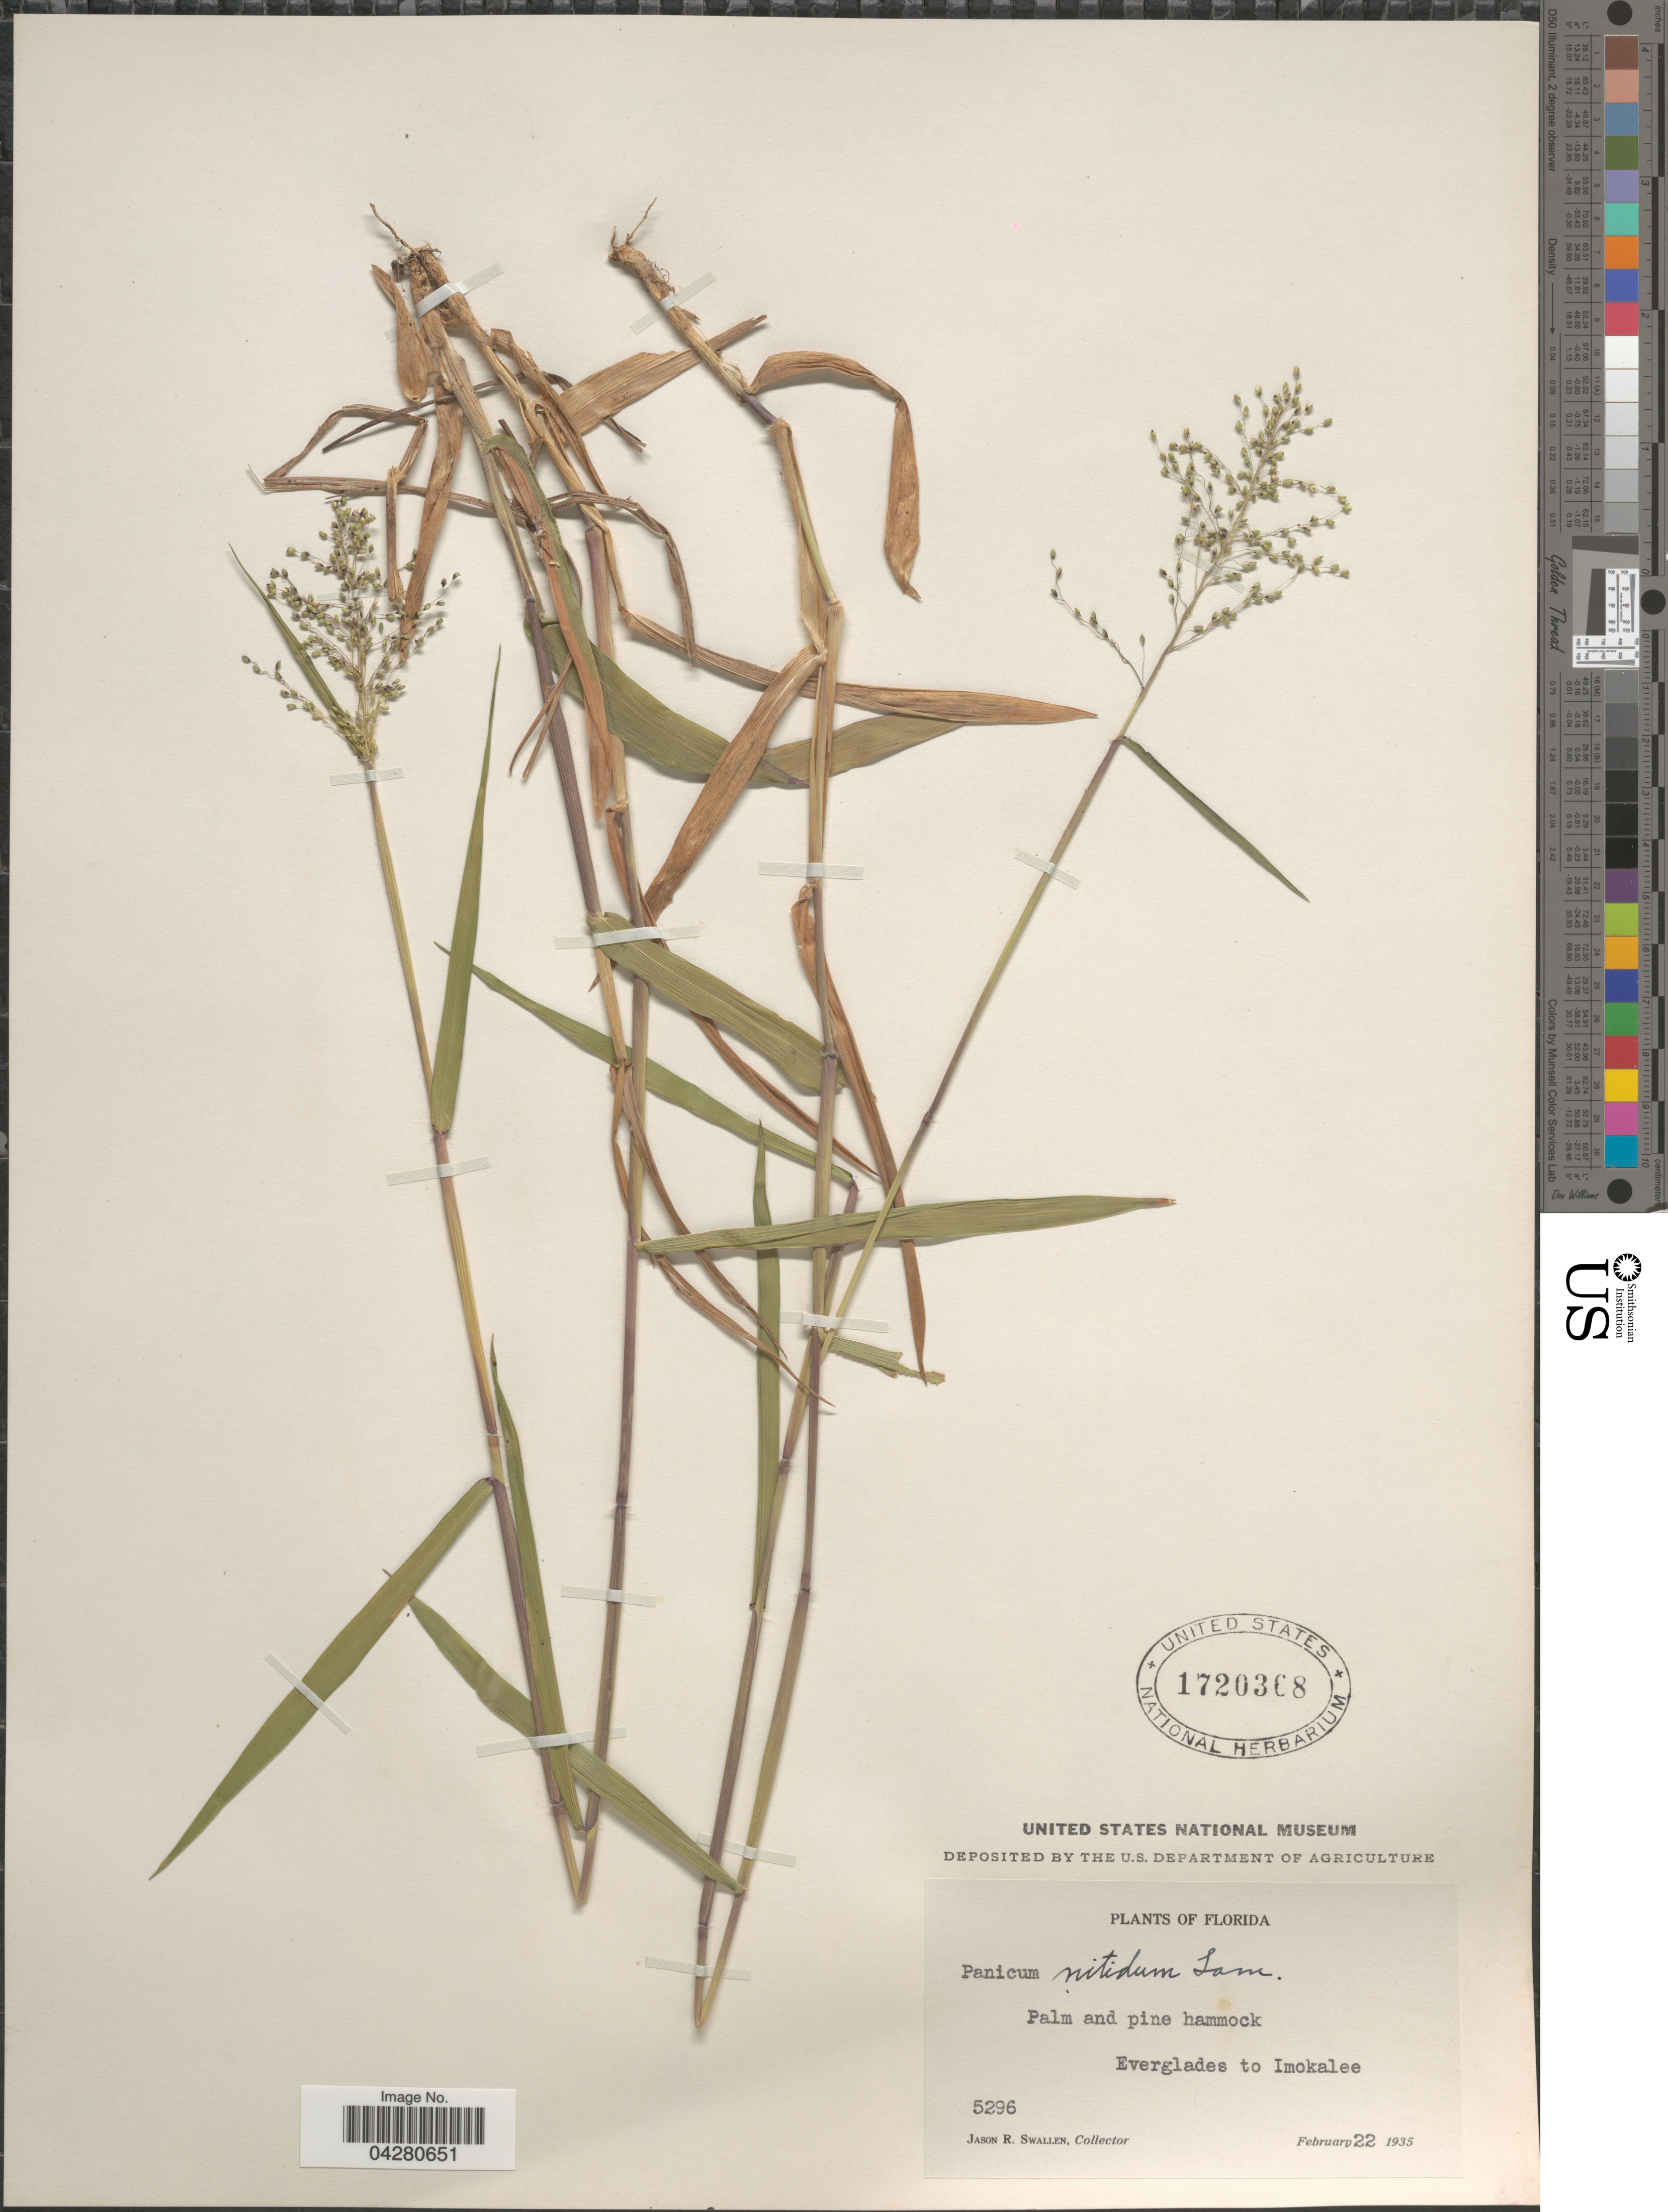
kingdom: Plantae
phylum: Tracheophyta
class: Liliopsida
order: Poales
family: Poaceae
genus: Dichanthelium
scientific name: Dichanthelium dichotomum var. dichotomum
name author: (L.) Gould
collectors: J. R. Swallen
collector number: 5296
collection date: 1935-02-22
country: United States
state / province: Florida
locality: Everglades to Imokalee.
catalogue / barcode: US 1720368